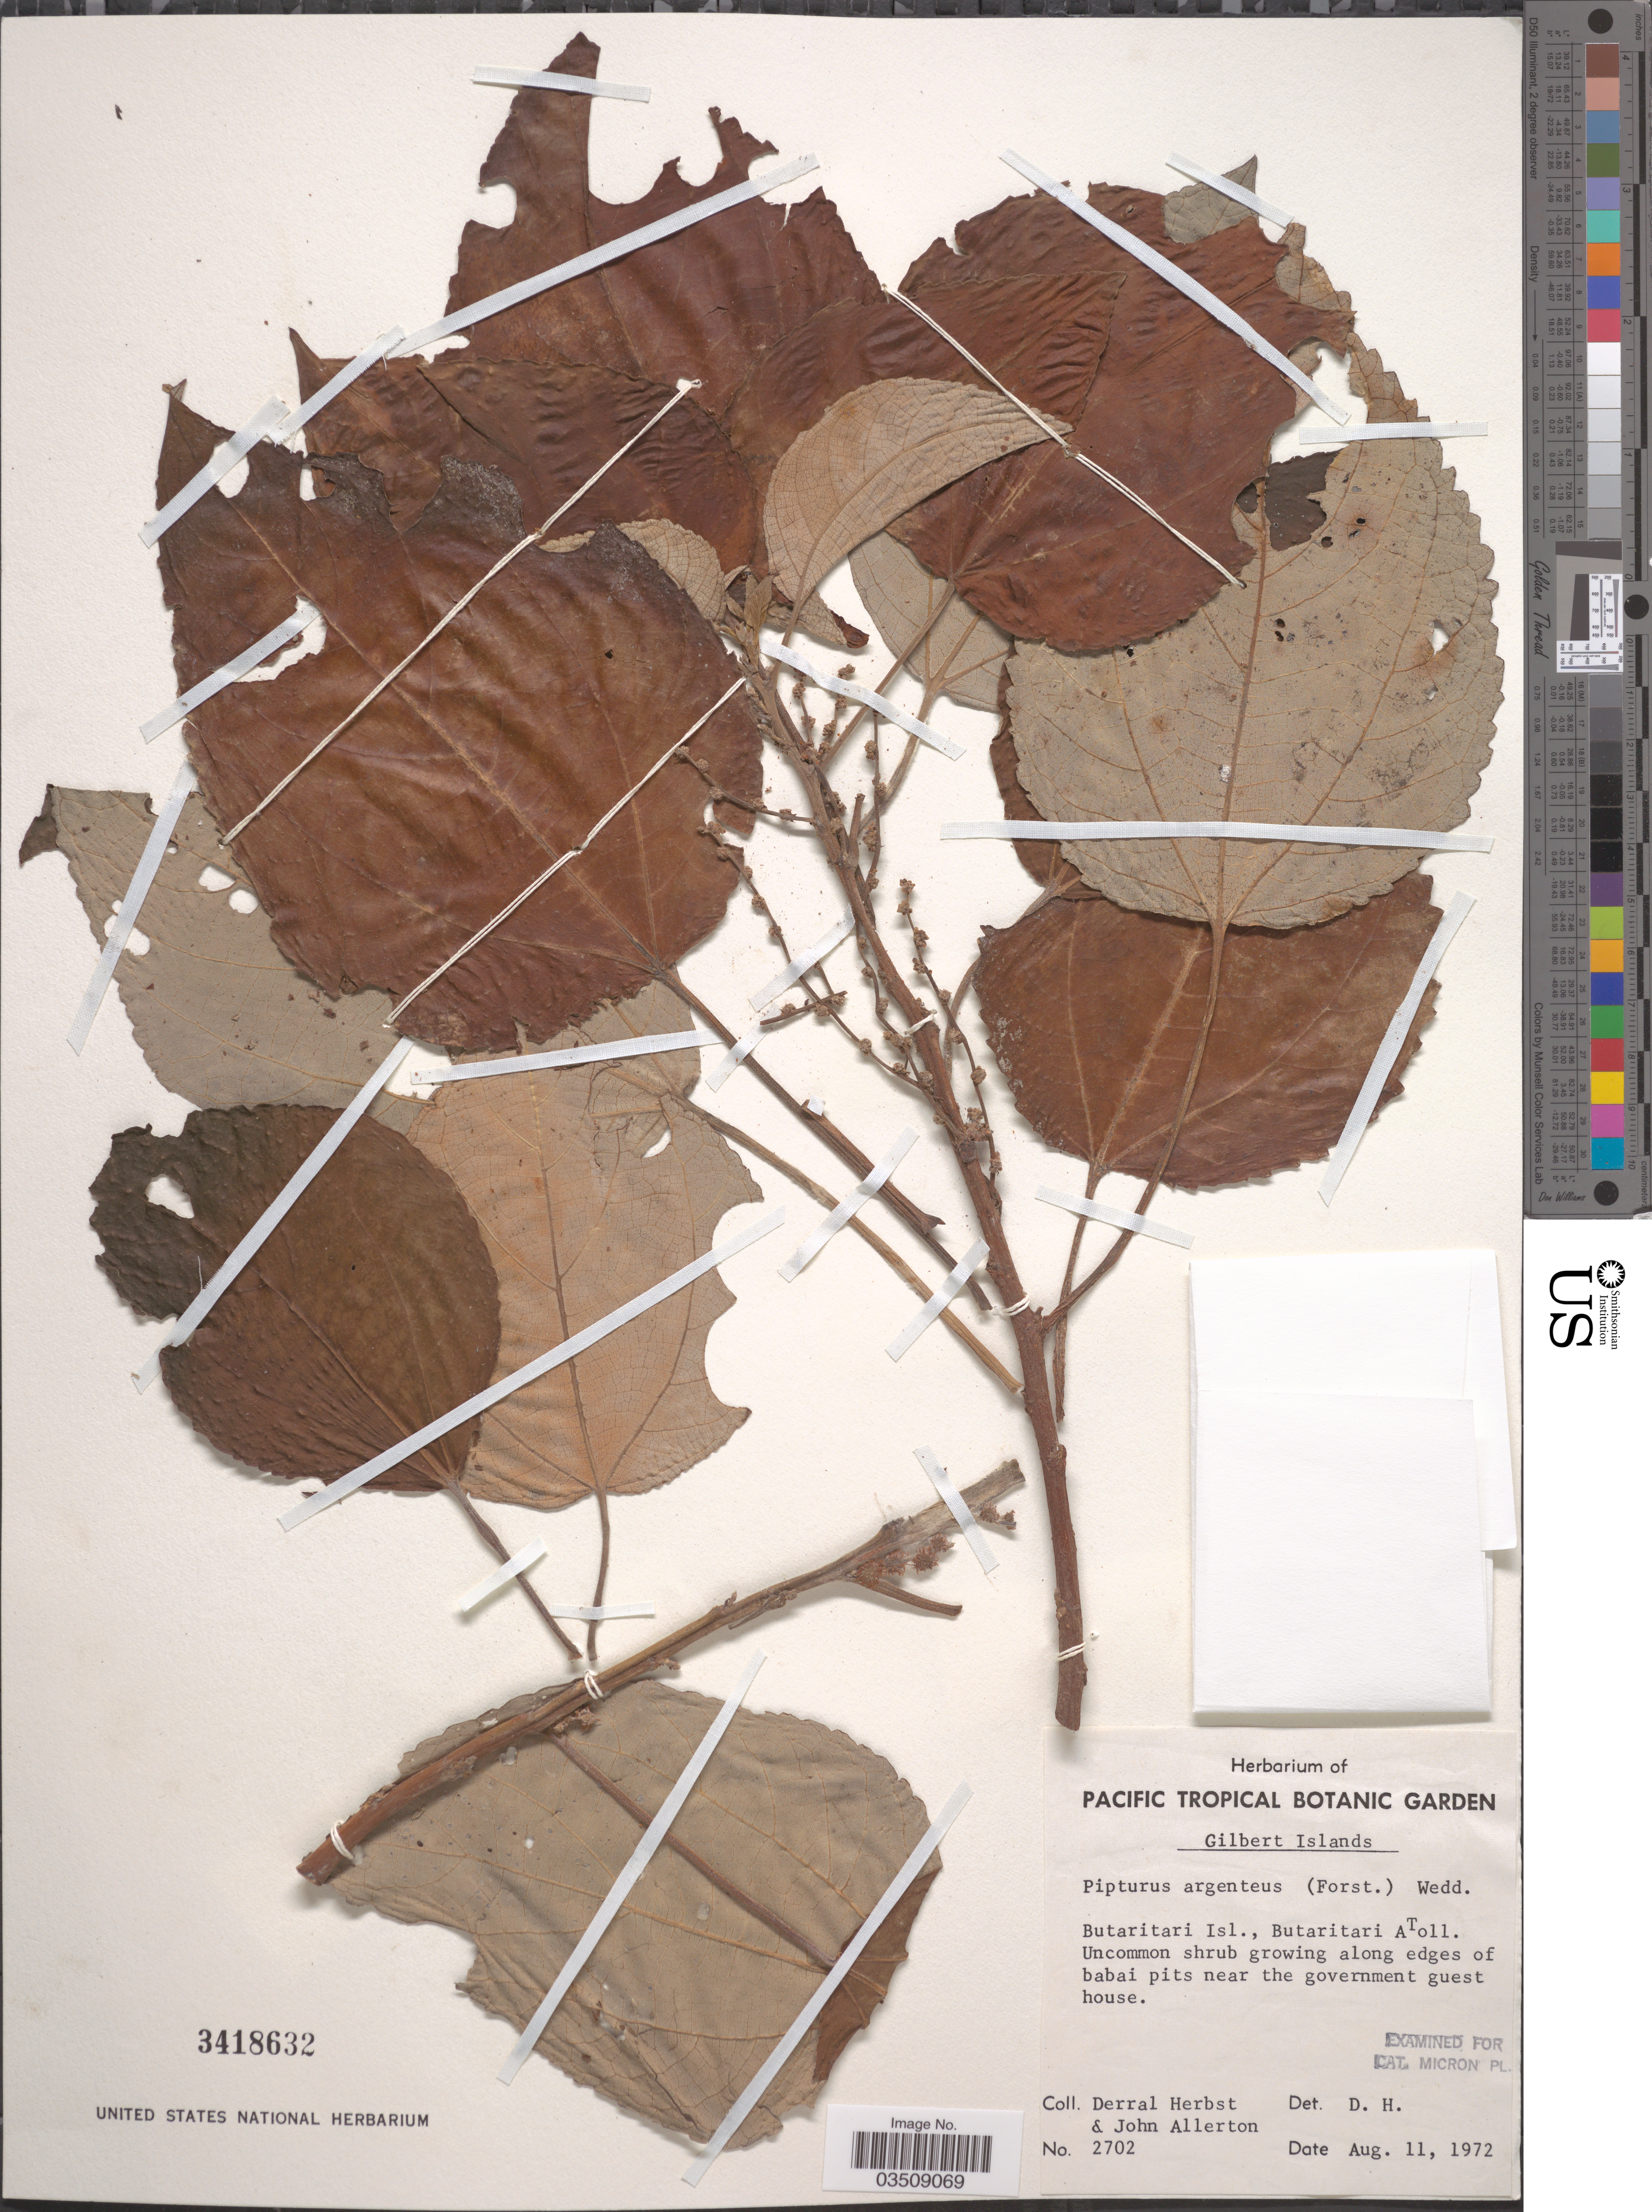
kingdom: Plantae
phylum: Tracheophyta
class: Magnoliopsida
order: Rosales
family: Urticaceae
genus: Pipturus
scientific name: Pipturus argenteus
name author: (G. Forst.) Wedd.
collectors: D. R. Herbst & J. Allerton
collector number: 2702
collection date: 1972-08-11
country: Kiribati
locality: Gilbert Islands. Butaritari Isl., Butaritari Atoll. Along edges of babai pits near the government guest house.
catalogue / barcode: US 3418632